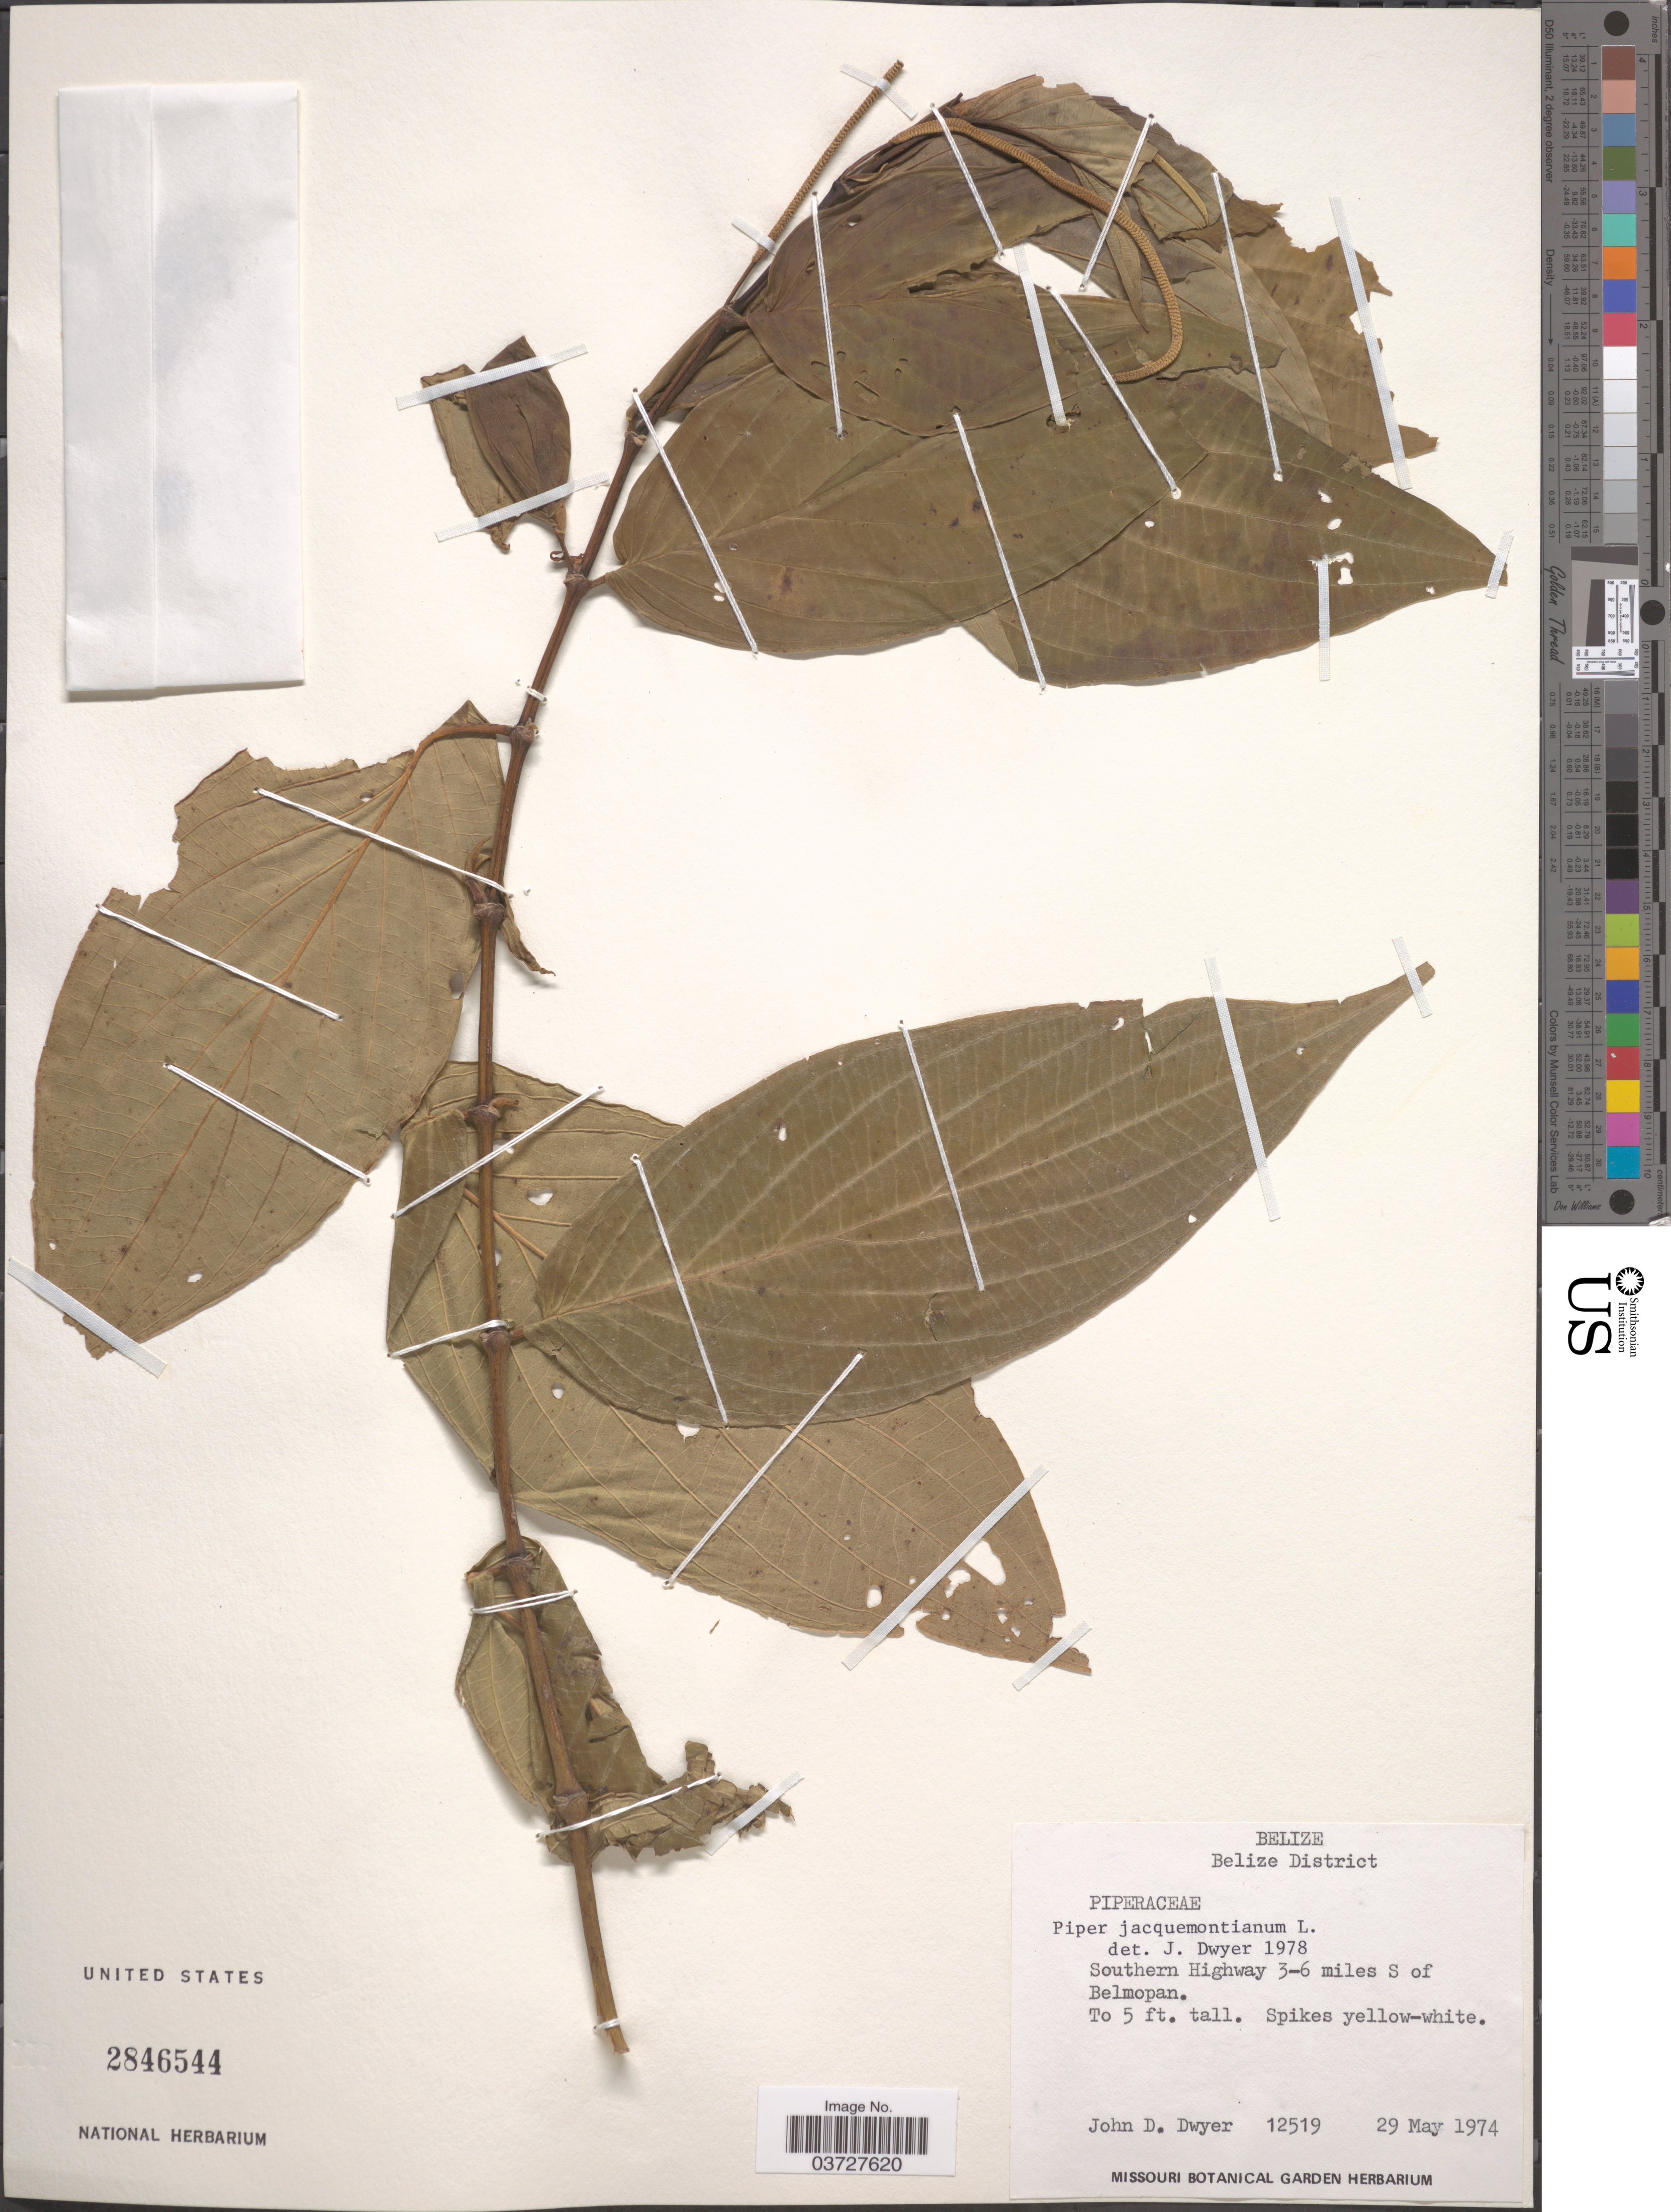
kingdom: Plantae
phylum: Tracheophyta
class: Magnoliopsida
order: Piperales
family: Piperaceae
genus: Piper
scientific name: Piper jacquemontianum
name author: Kunth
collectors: J. D. Dwyer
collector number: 12519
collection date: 1974-05-29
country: Belize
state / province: Belize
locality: Belize District. Southern Highway 3-6 miles S of Belmopan.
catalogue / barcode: US 2846544